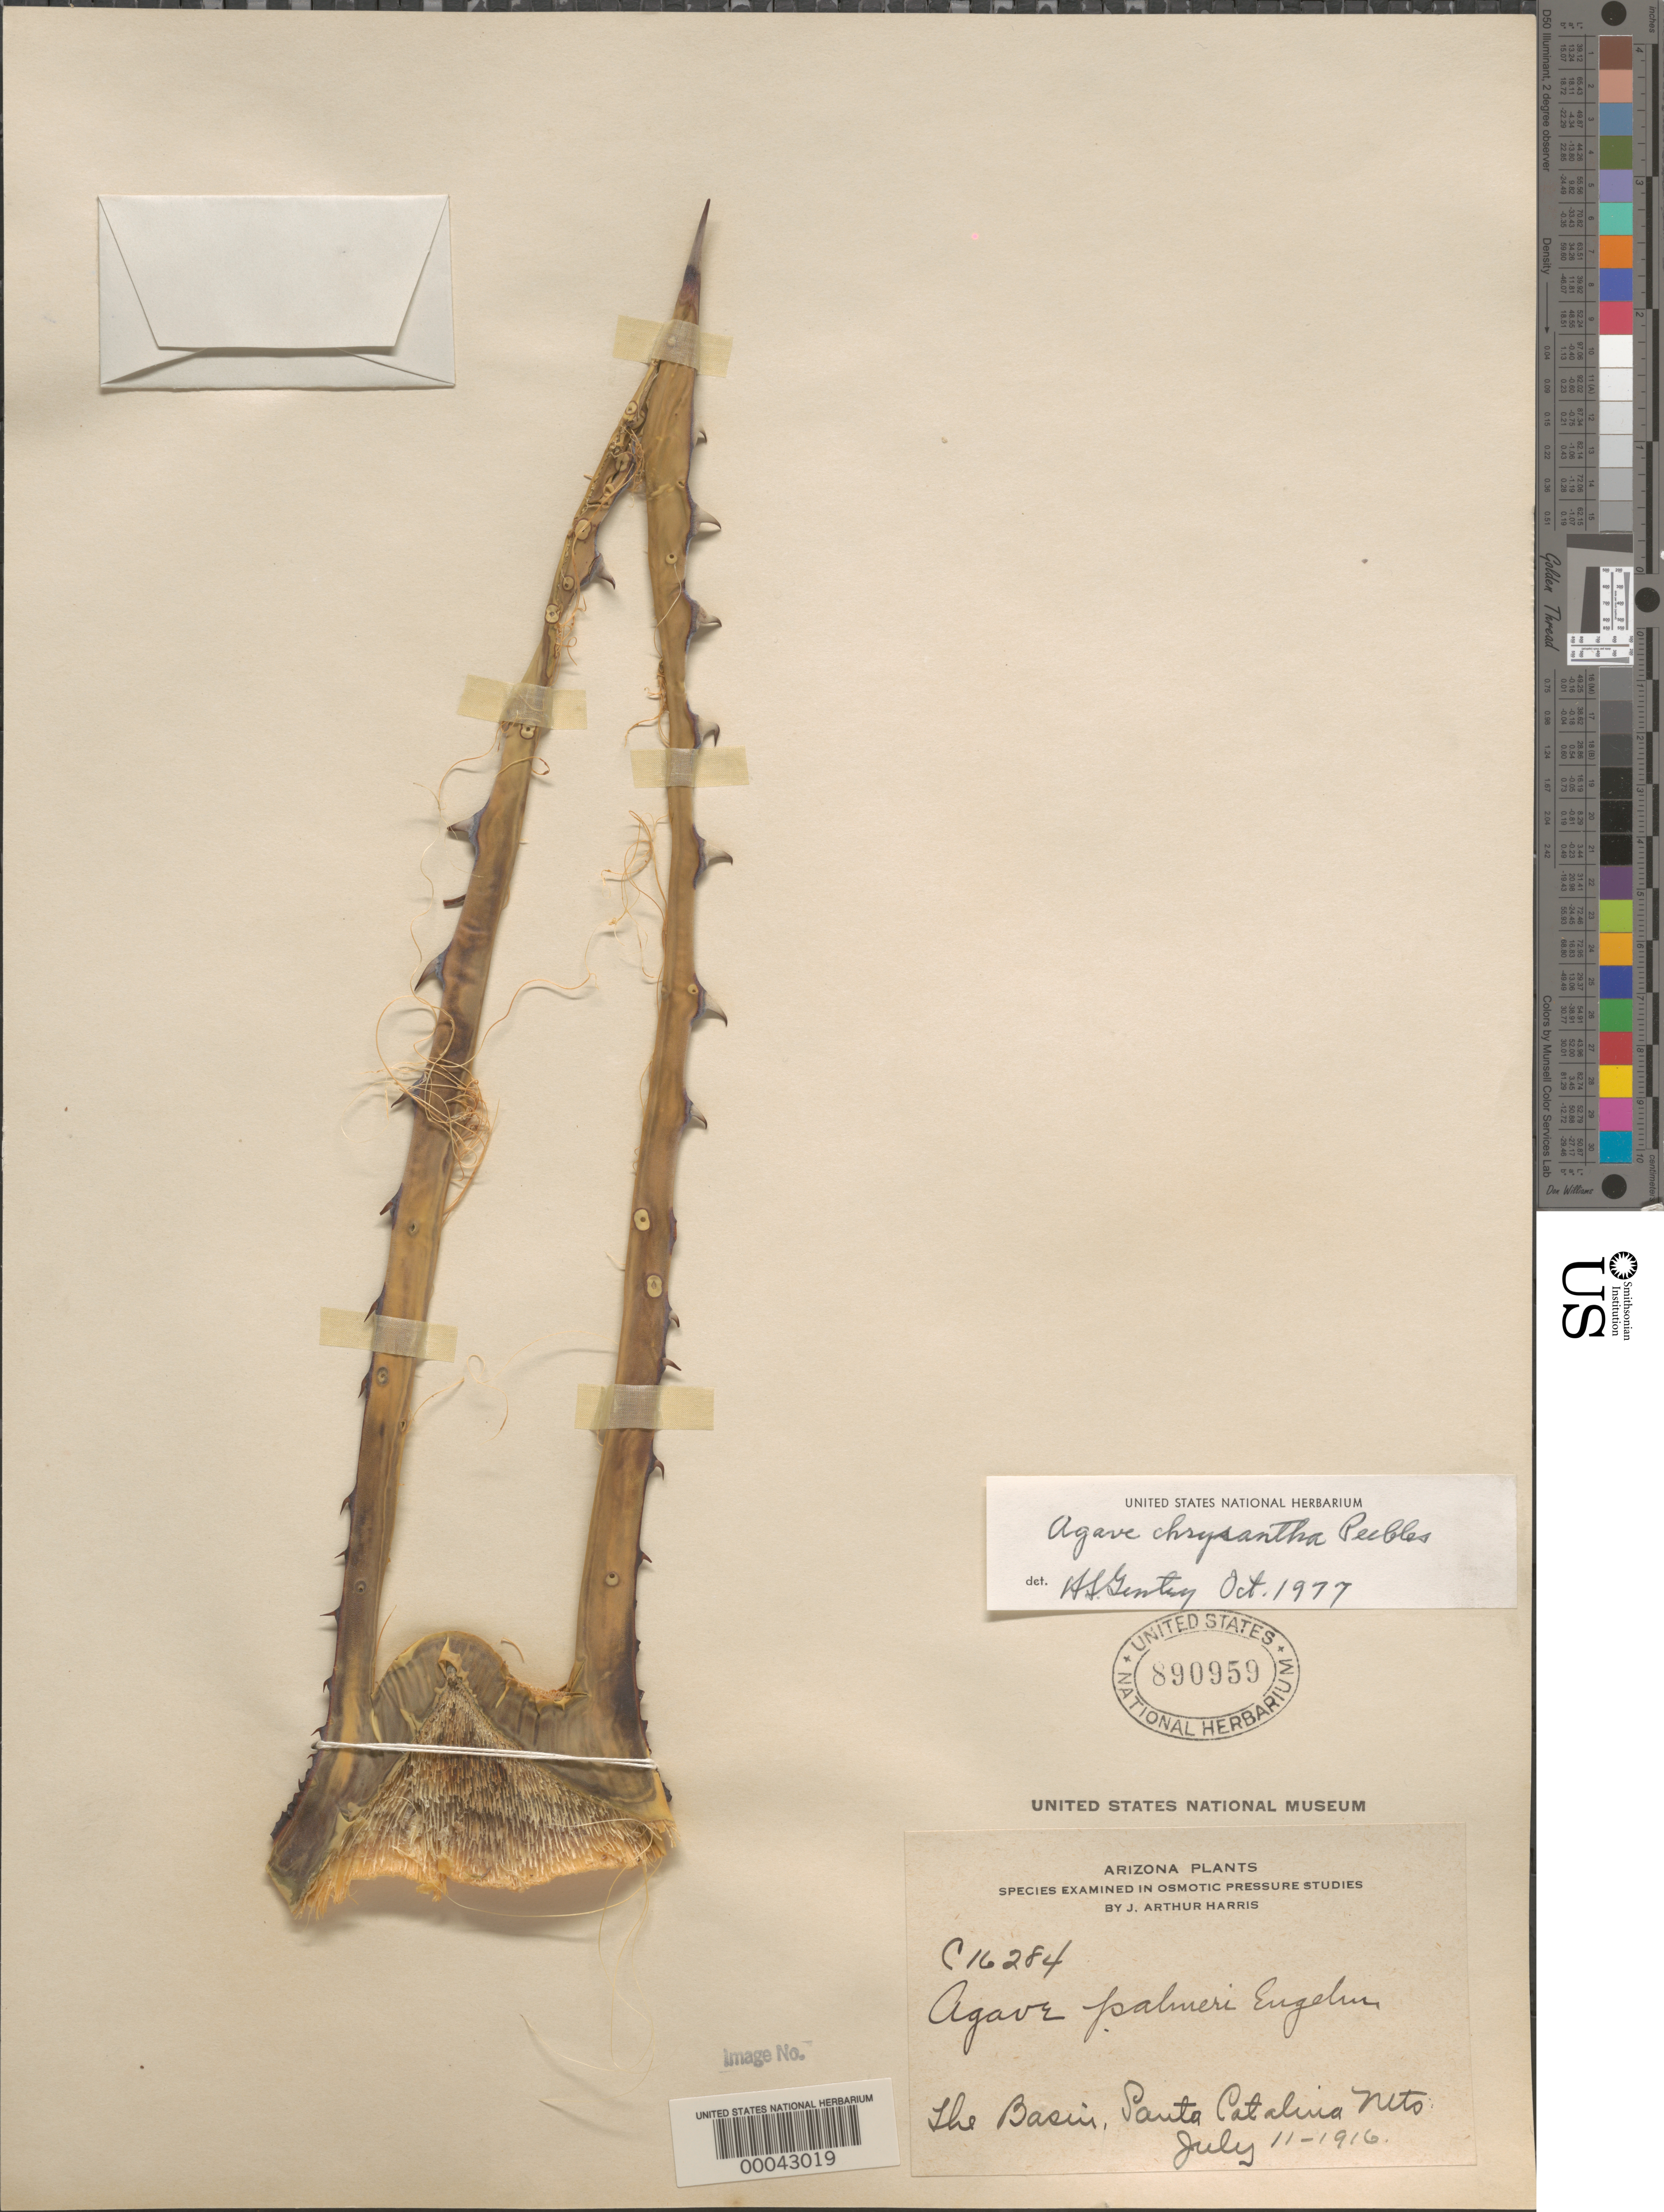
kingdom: Plantae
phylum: Tracheophyta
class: Liliopsida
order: Asparagales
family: Asparagaceae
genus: Agave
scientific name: Agave chrysantha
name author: Peebles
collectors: J. A. Harris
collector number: C16284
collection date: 1916-07-11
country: United States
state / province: Arizona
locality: The Basin, Santa Catalina Mts.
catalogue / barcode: US 890959